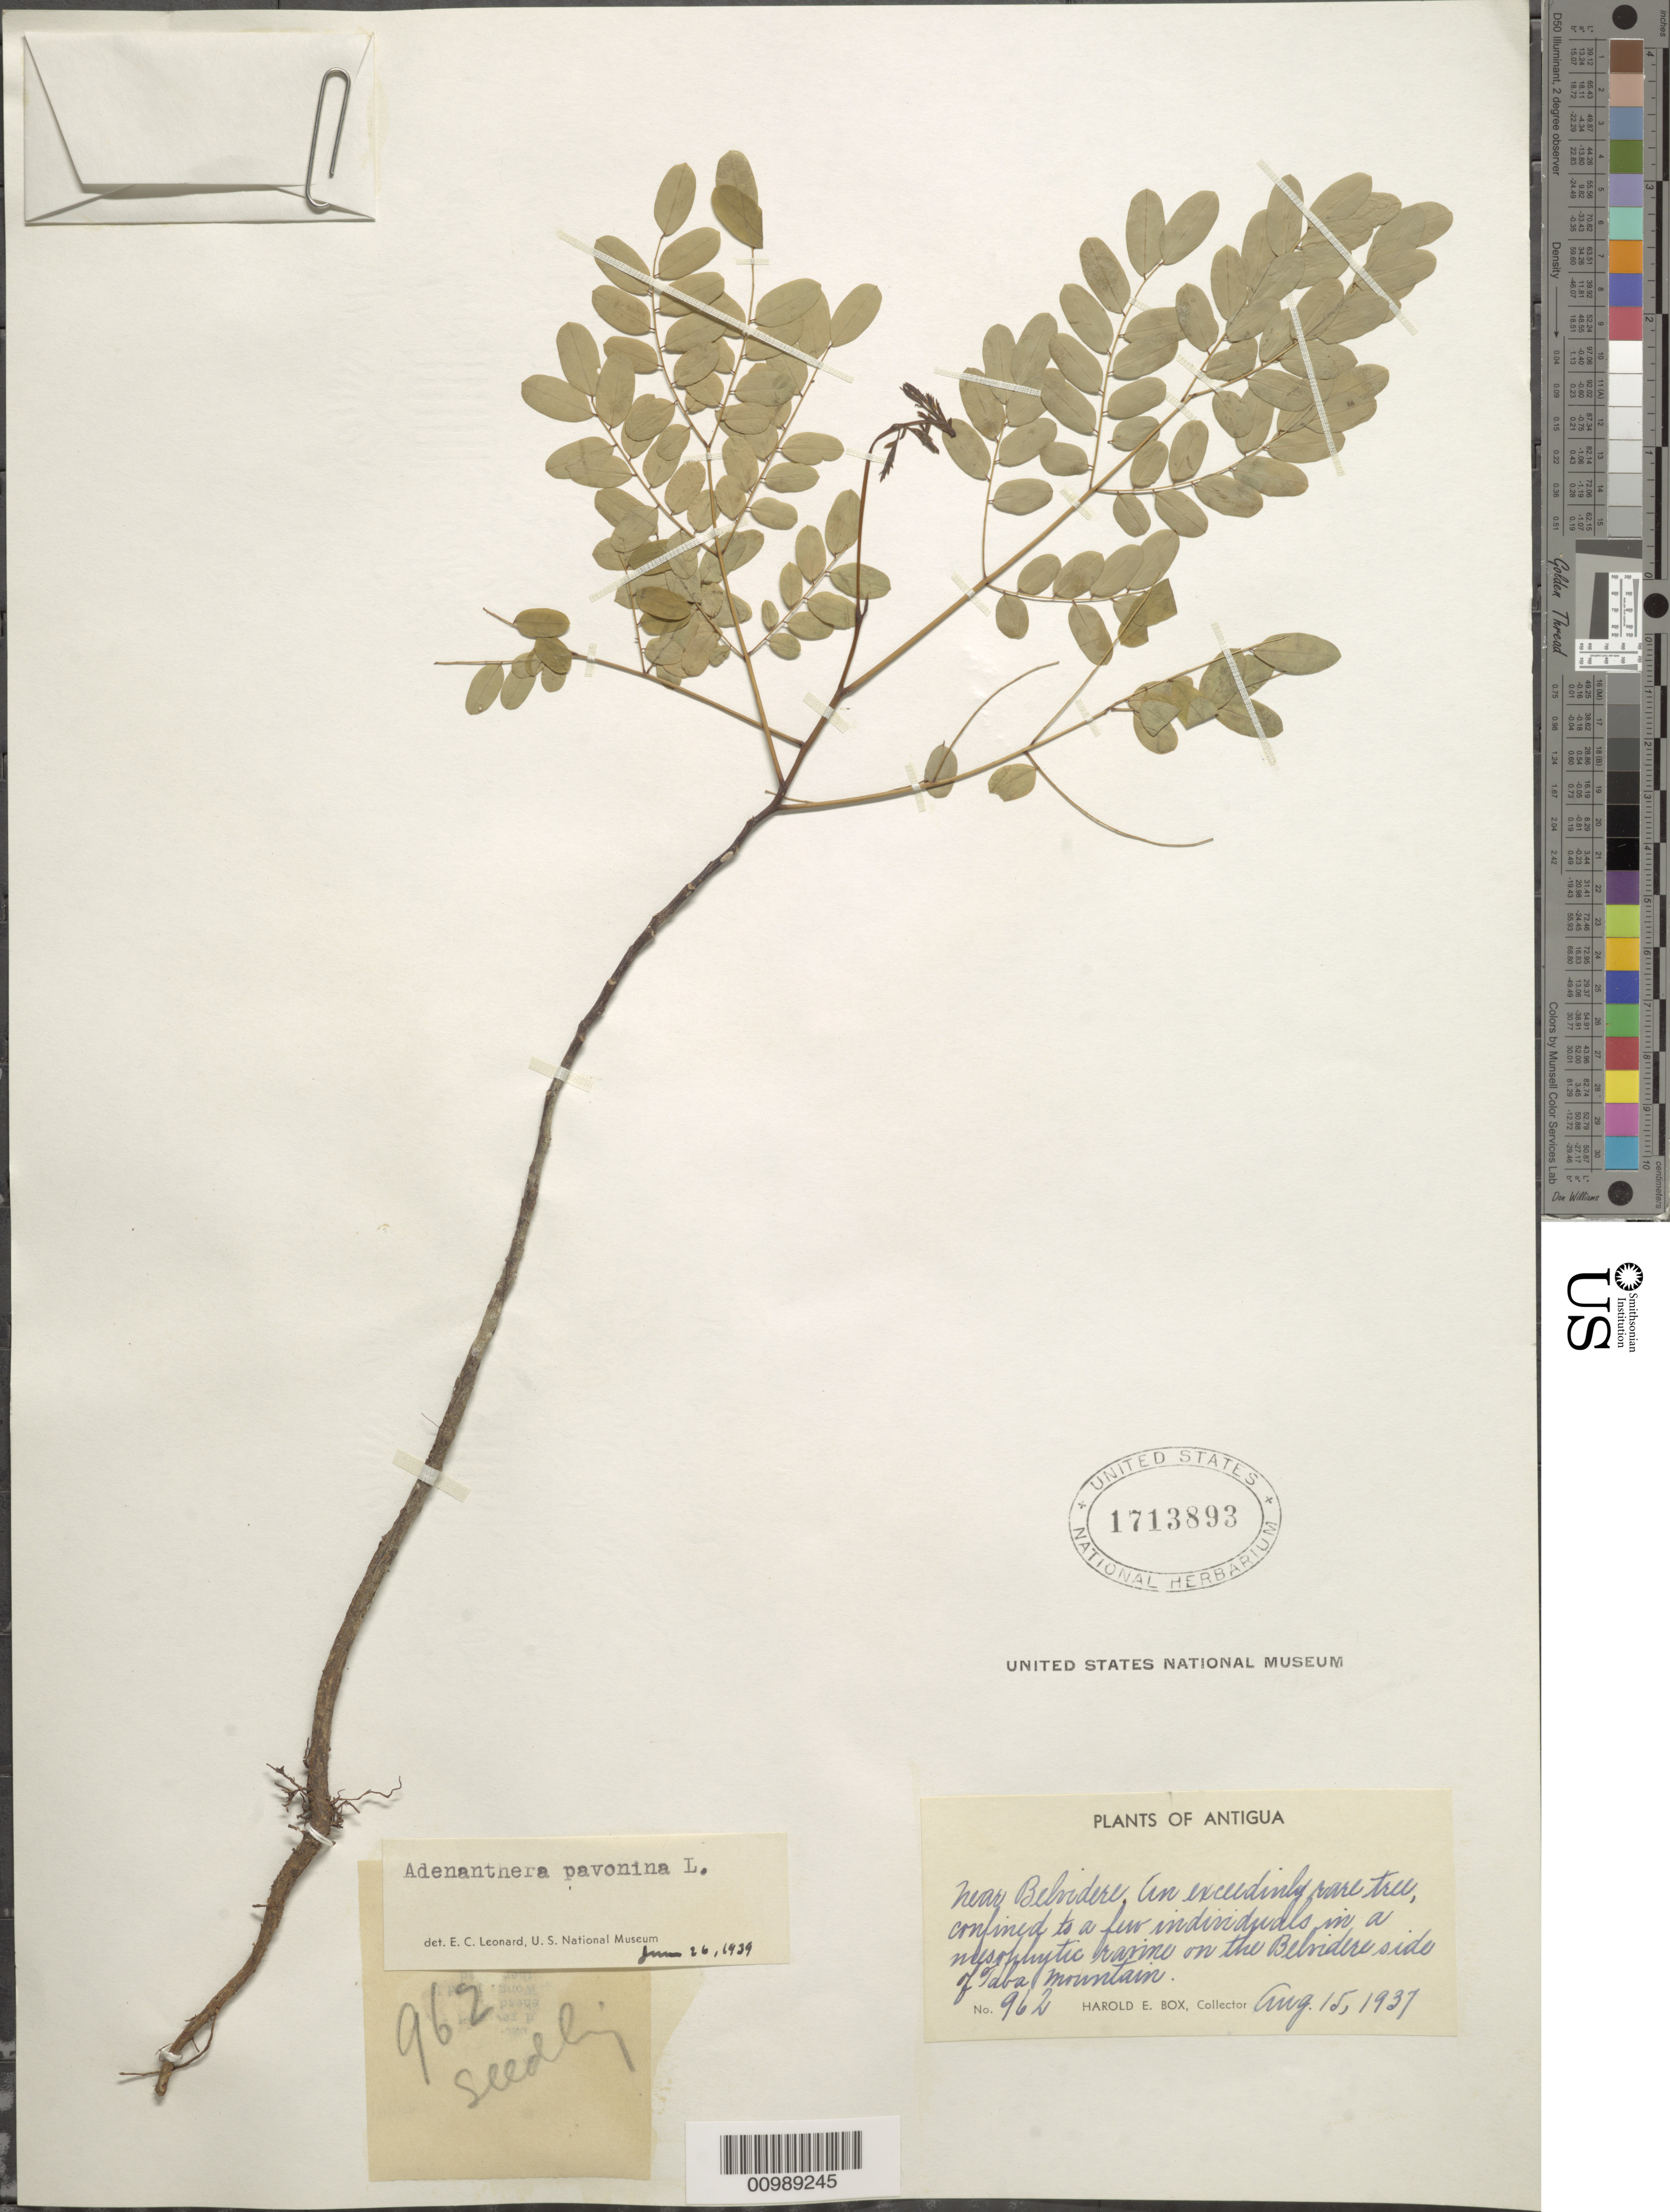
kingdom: Plantae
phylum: Tracheophyta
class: Magnoliopsida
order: Fabales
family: Fabaceae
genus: Adenanthera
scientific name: Adenanthera pavonina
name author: L.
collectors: H. E. Box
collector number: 962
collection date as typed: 15 Aug 1937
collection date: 1937-08-15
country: Antigua and Barbuda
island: Antigua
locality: Near Belridere, confined to a few individuals in a nelsohlytic marine on the Belridere side of Taba mountain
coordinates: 0 N, 0 E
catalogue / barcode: US 1713893